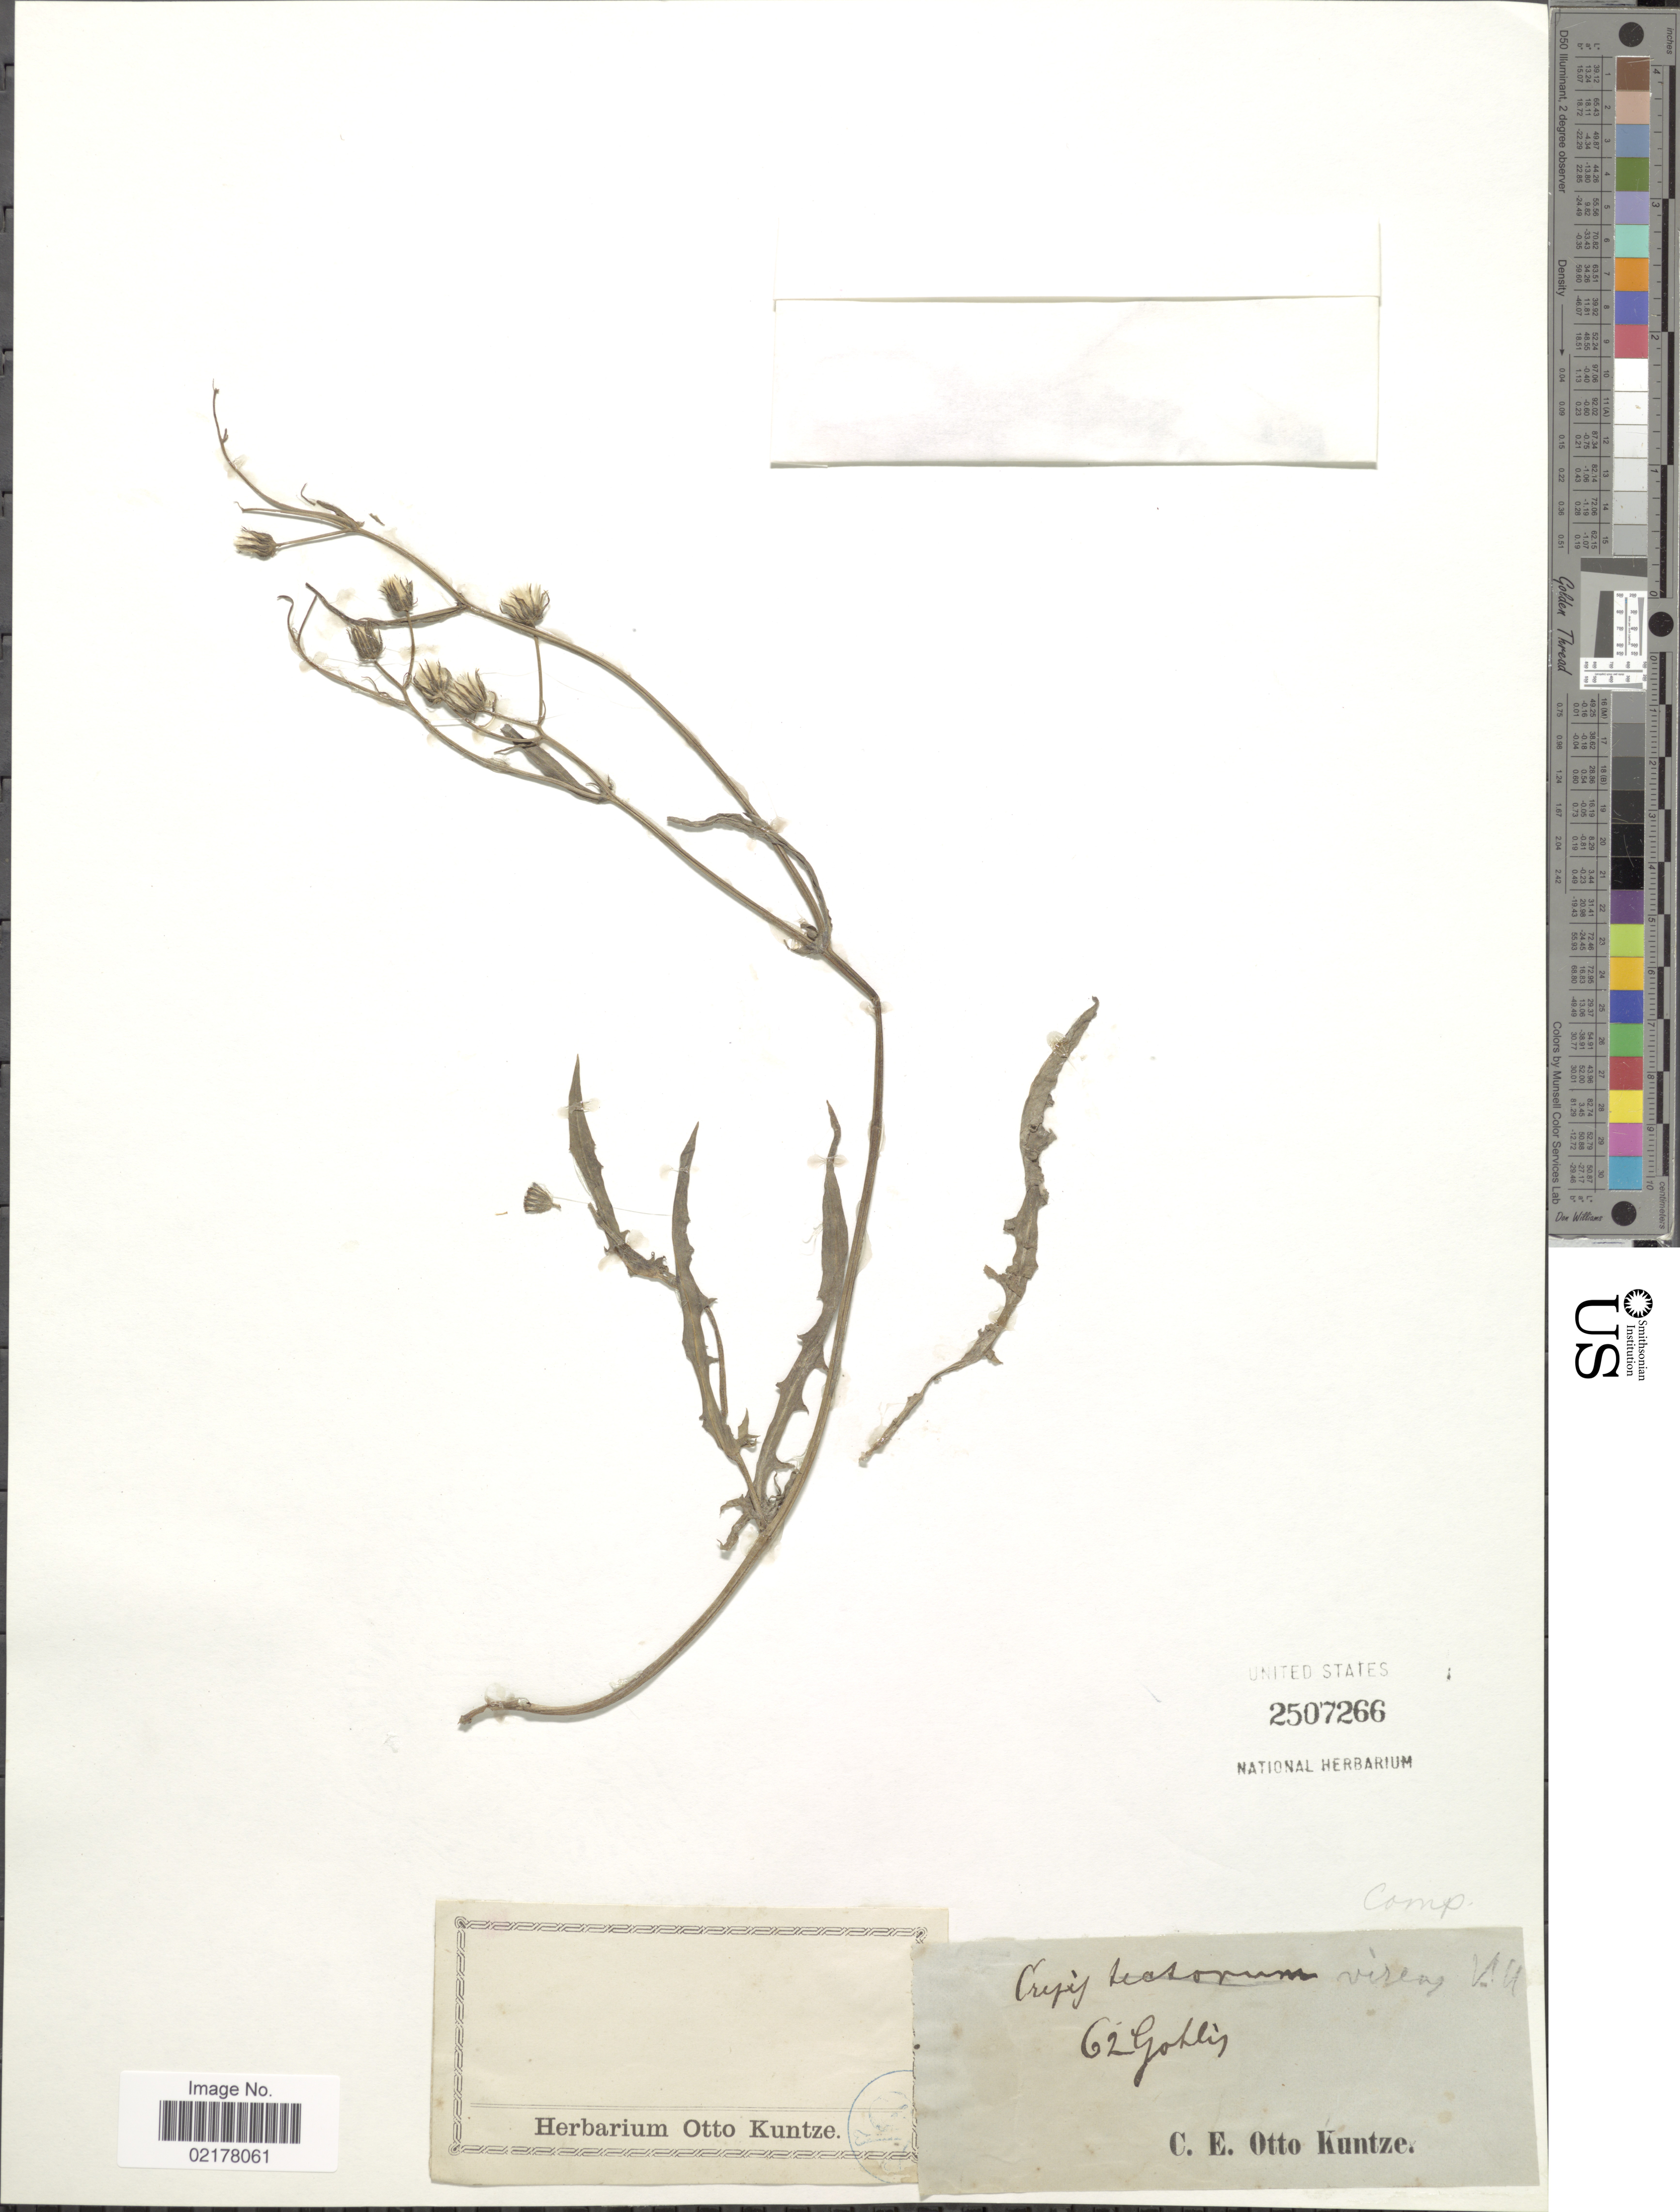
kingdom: Plantae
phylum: Tracheophyta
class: Magnoliopsida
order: Asterales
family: Asteraceae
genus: Crepis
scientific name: Crepis capillaris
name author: (L.) Wallr.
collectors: C.E.O. Kuntze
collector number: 62?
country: Germany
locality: Gohlis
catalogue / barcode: US 2507266